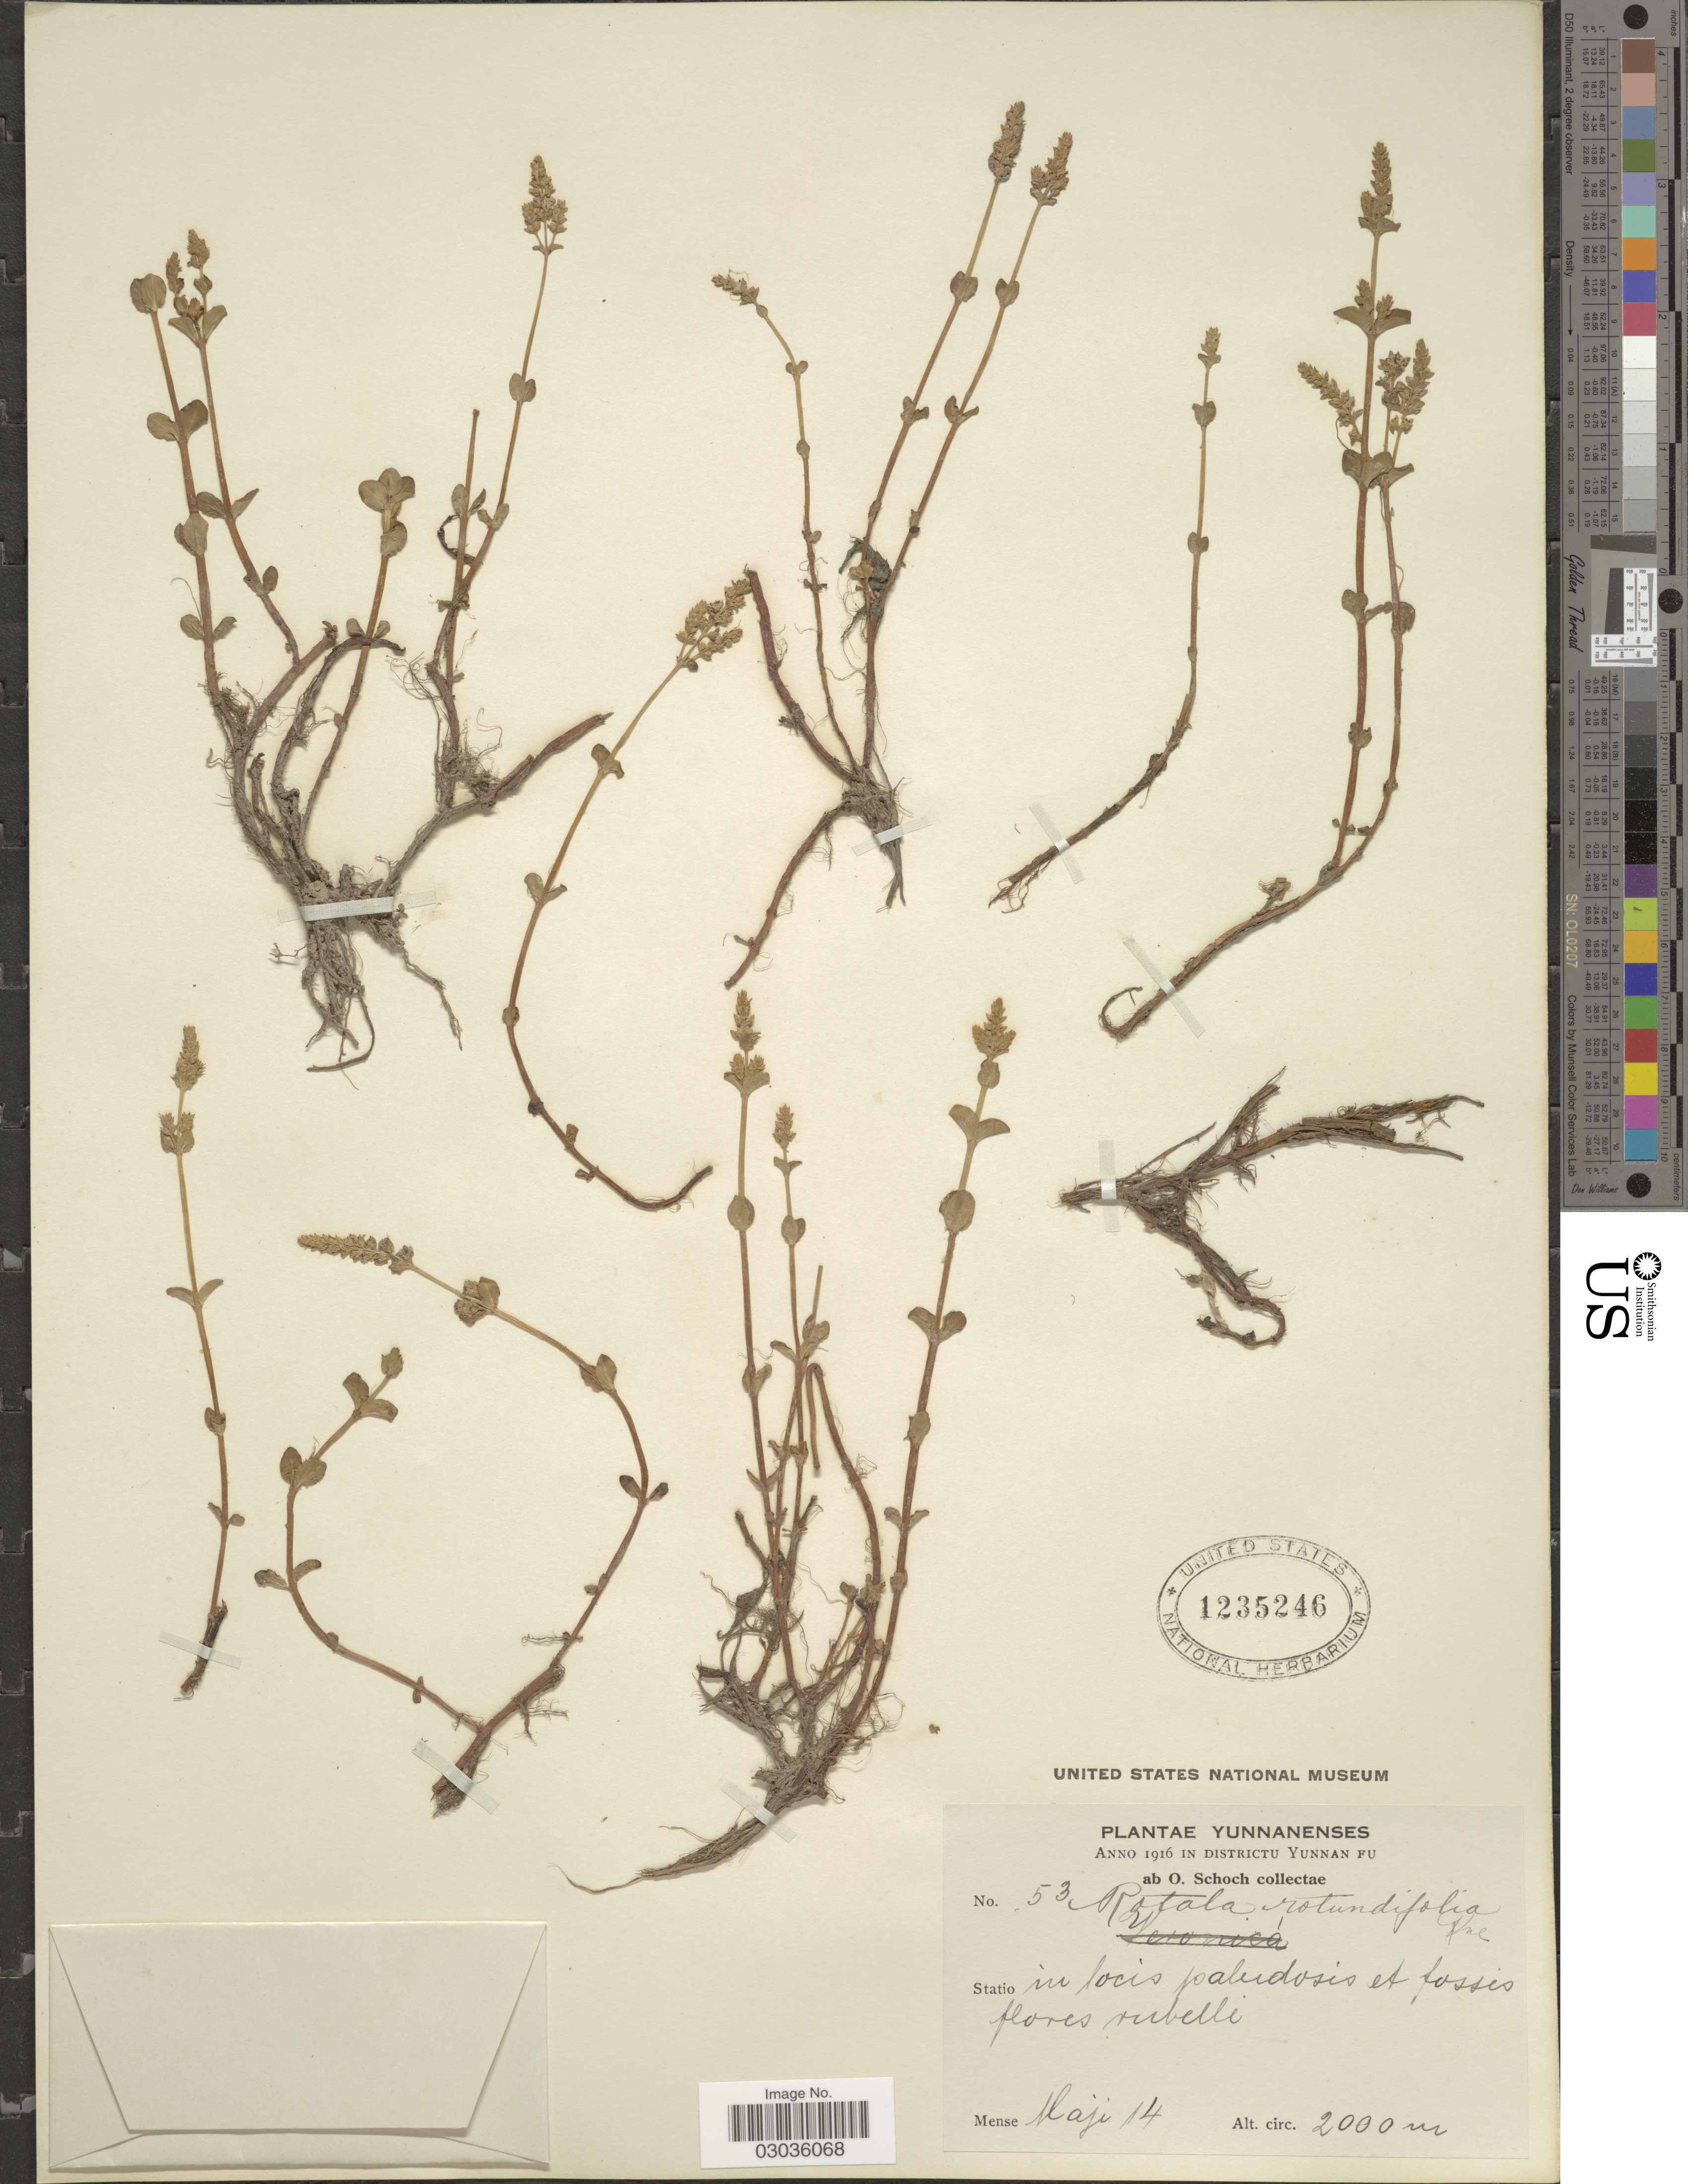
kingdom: Plantae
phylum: Tracheophyta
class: Magnoliopsida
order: Myrtales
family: Lythraceae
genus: Rotala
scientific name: Rotala rotundifolia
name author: (Buch.-Ham. & Roxb.) Koehne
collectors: O. Schoch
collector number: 53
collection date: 1916-05-14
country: China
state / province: Yunnan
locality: Districtu Yunnan Fu.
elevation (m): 2000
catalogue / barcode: US 1235246